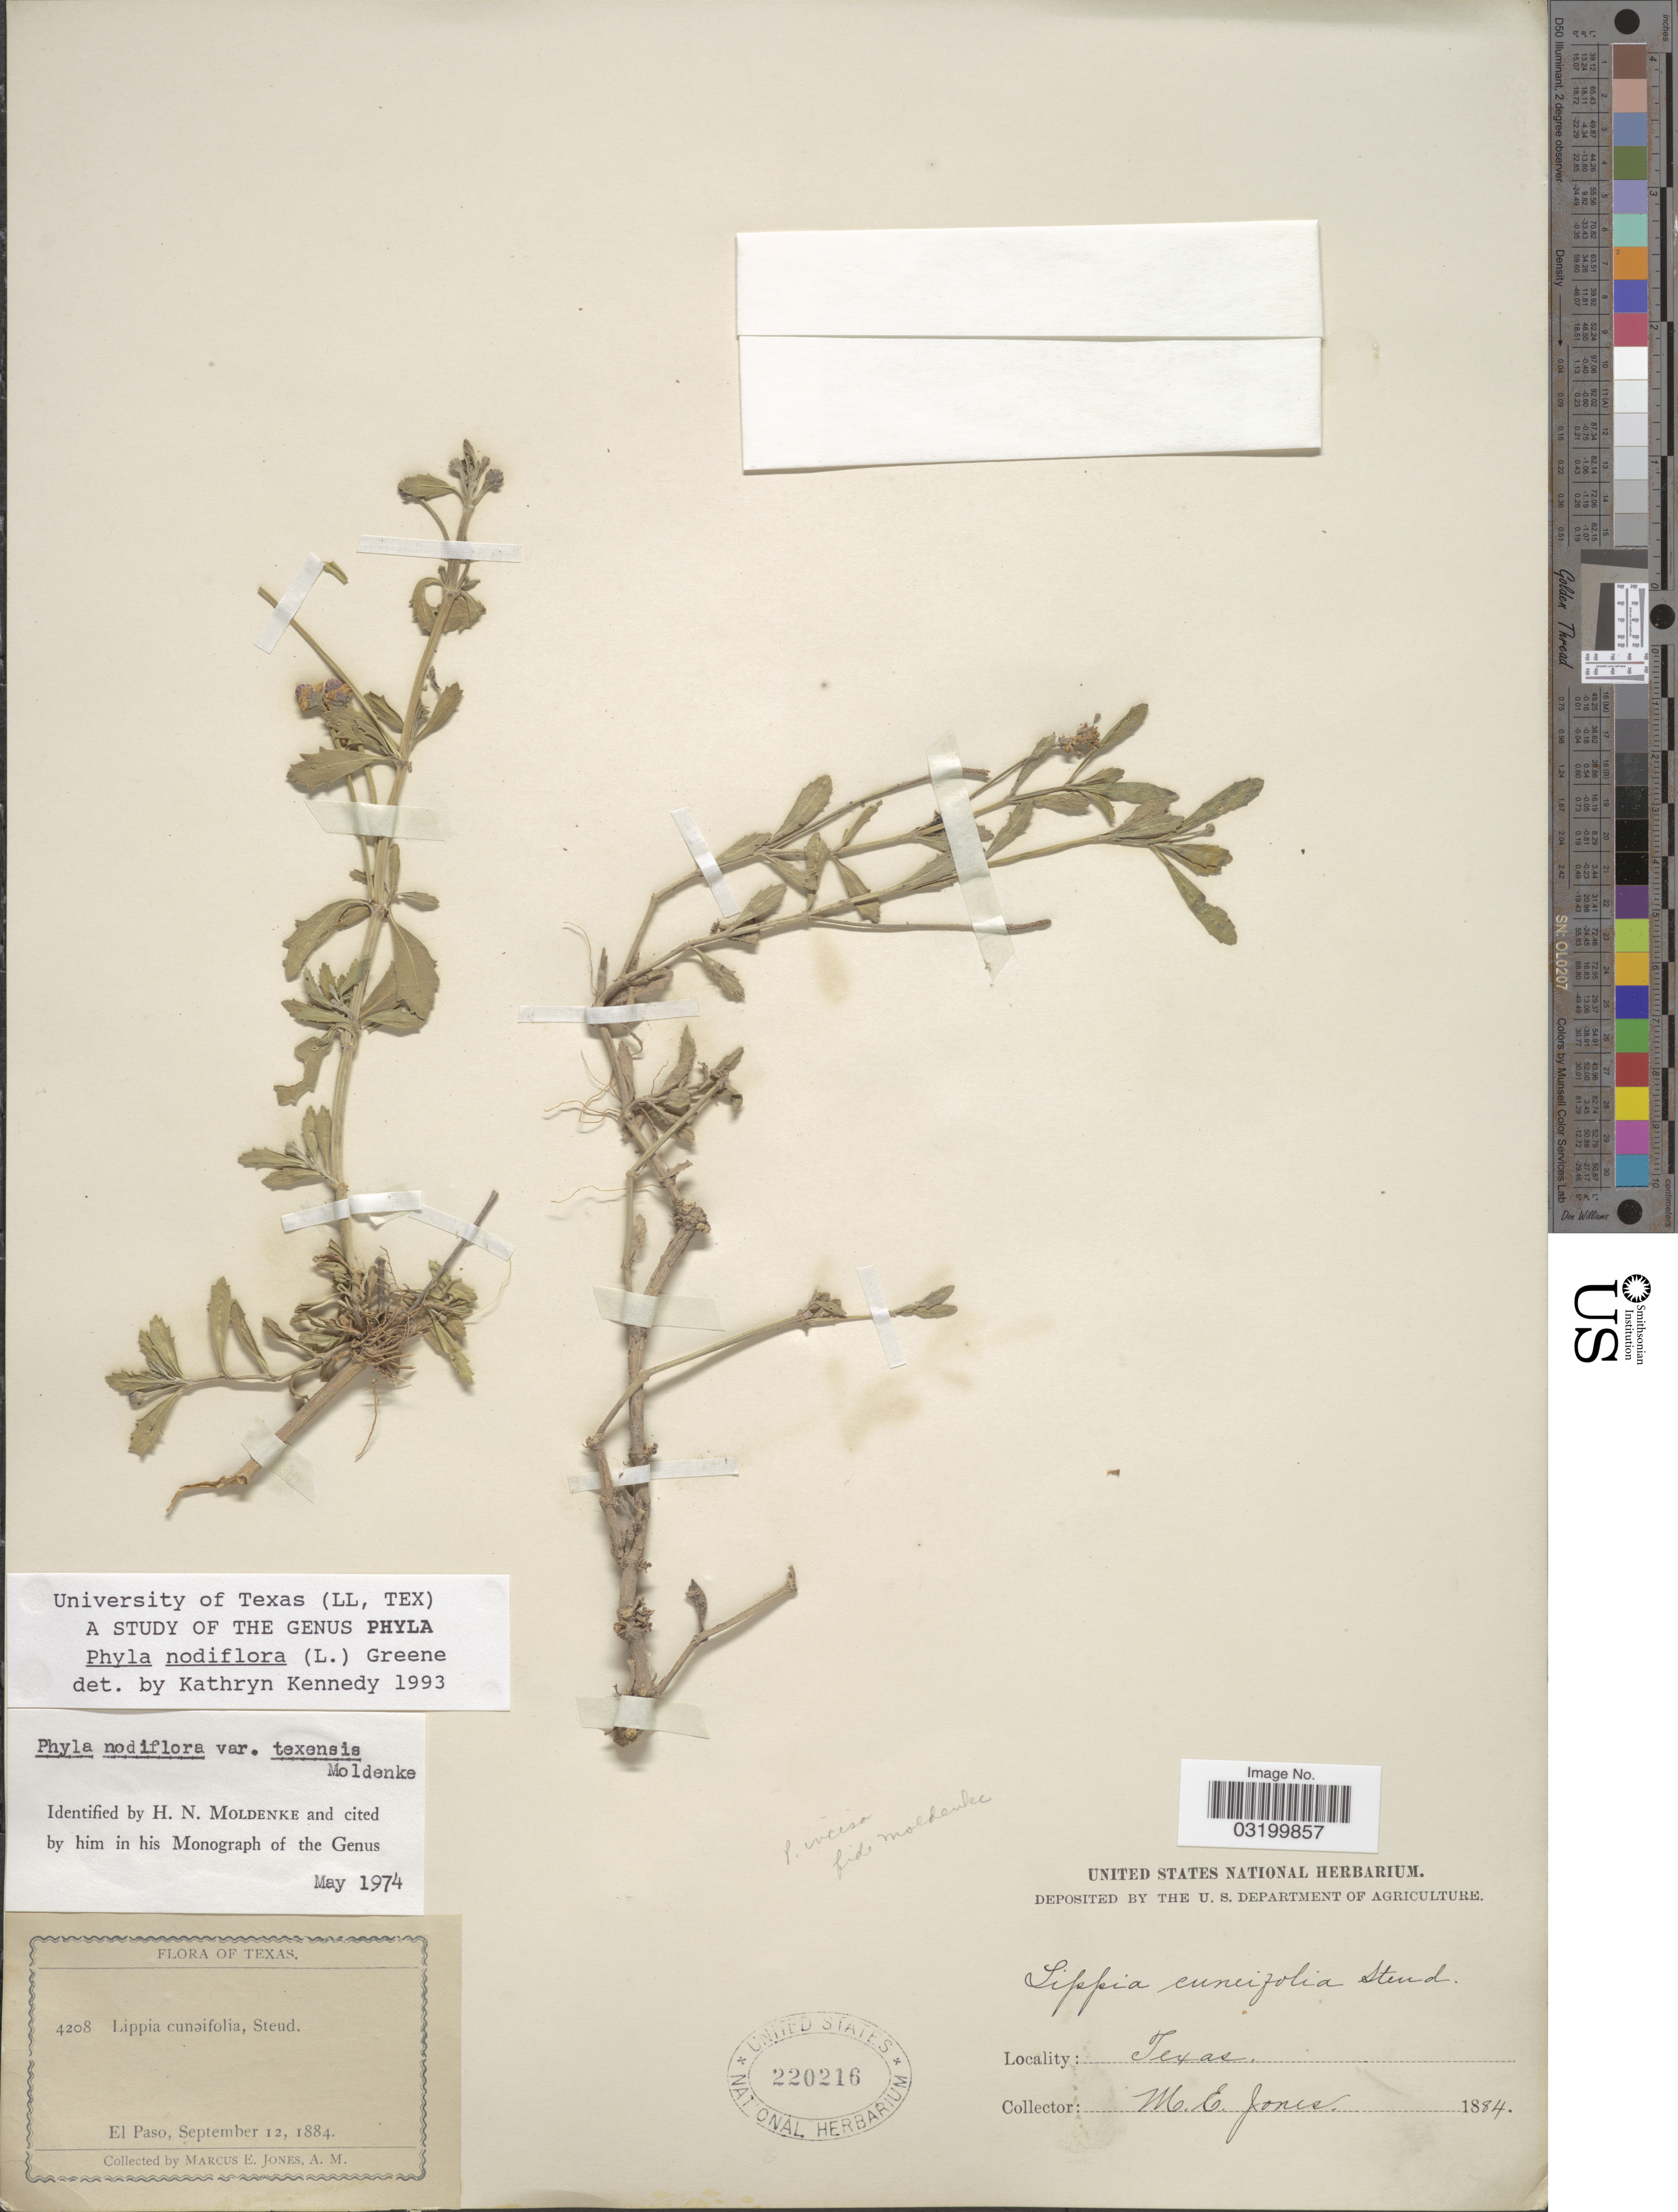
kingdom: Plantae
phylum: Tracheophyta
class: Magnoliopsida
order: Lamiales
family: Verbenaceae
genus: Phyla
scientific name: Phyla nodiflora var. nodiflora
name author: (L.) Greene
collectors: M. E. Jones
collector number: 4208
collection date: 1884-09-12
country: United States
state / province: Texas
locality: El Paso.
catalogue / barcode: US 220216